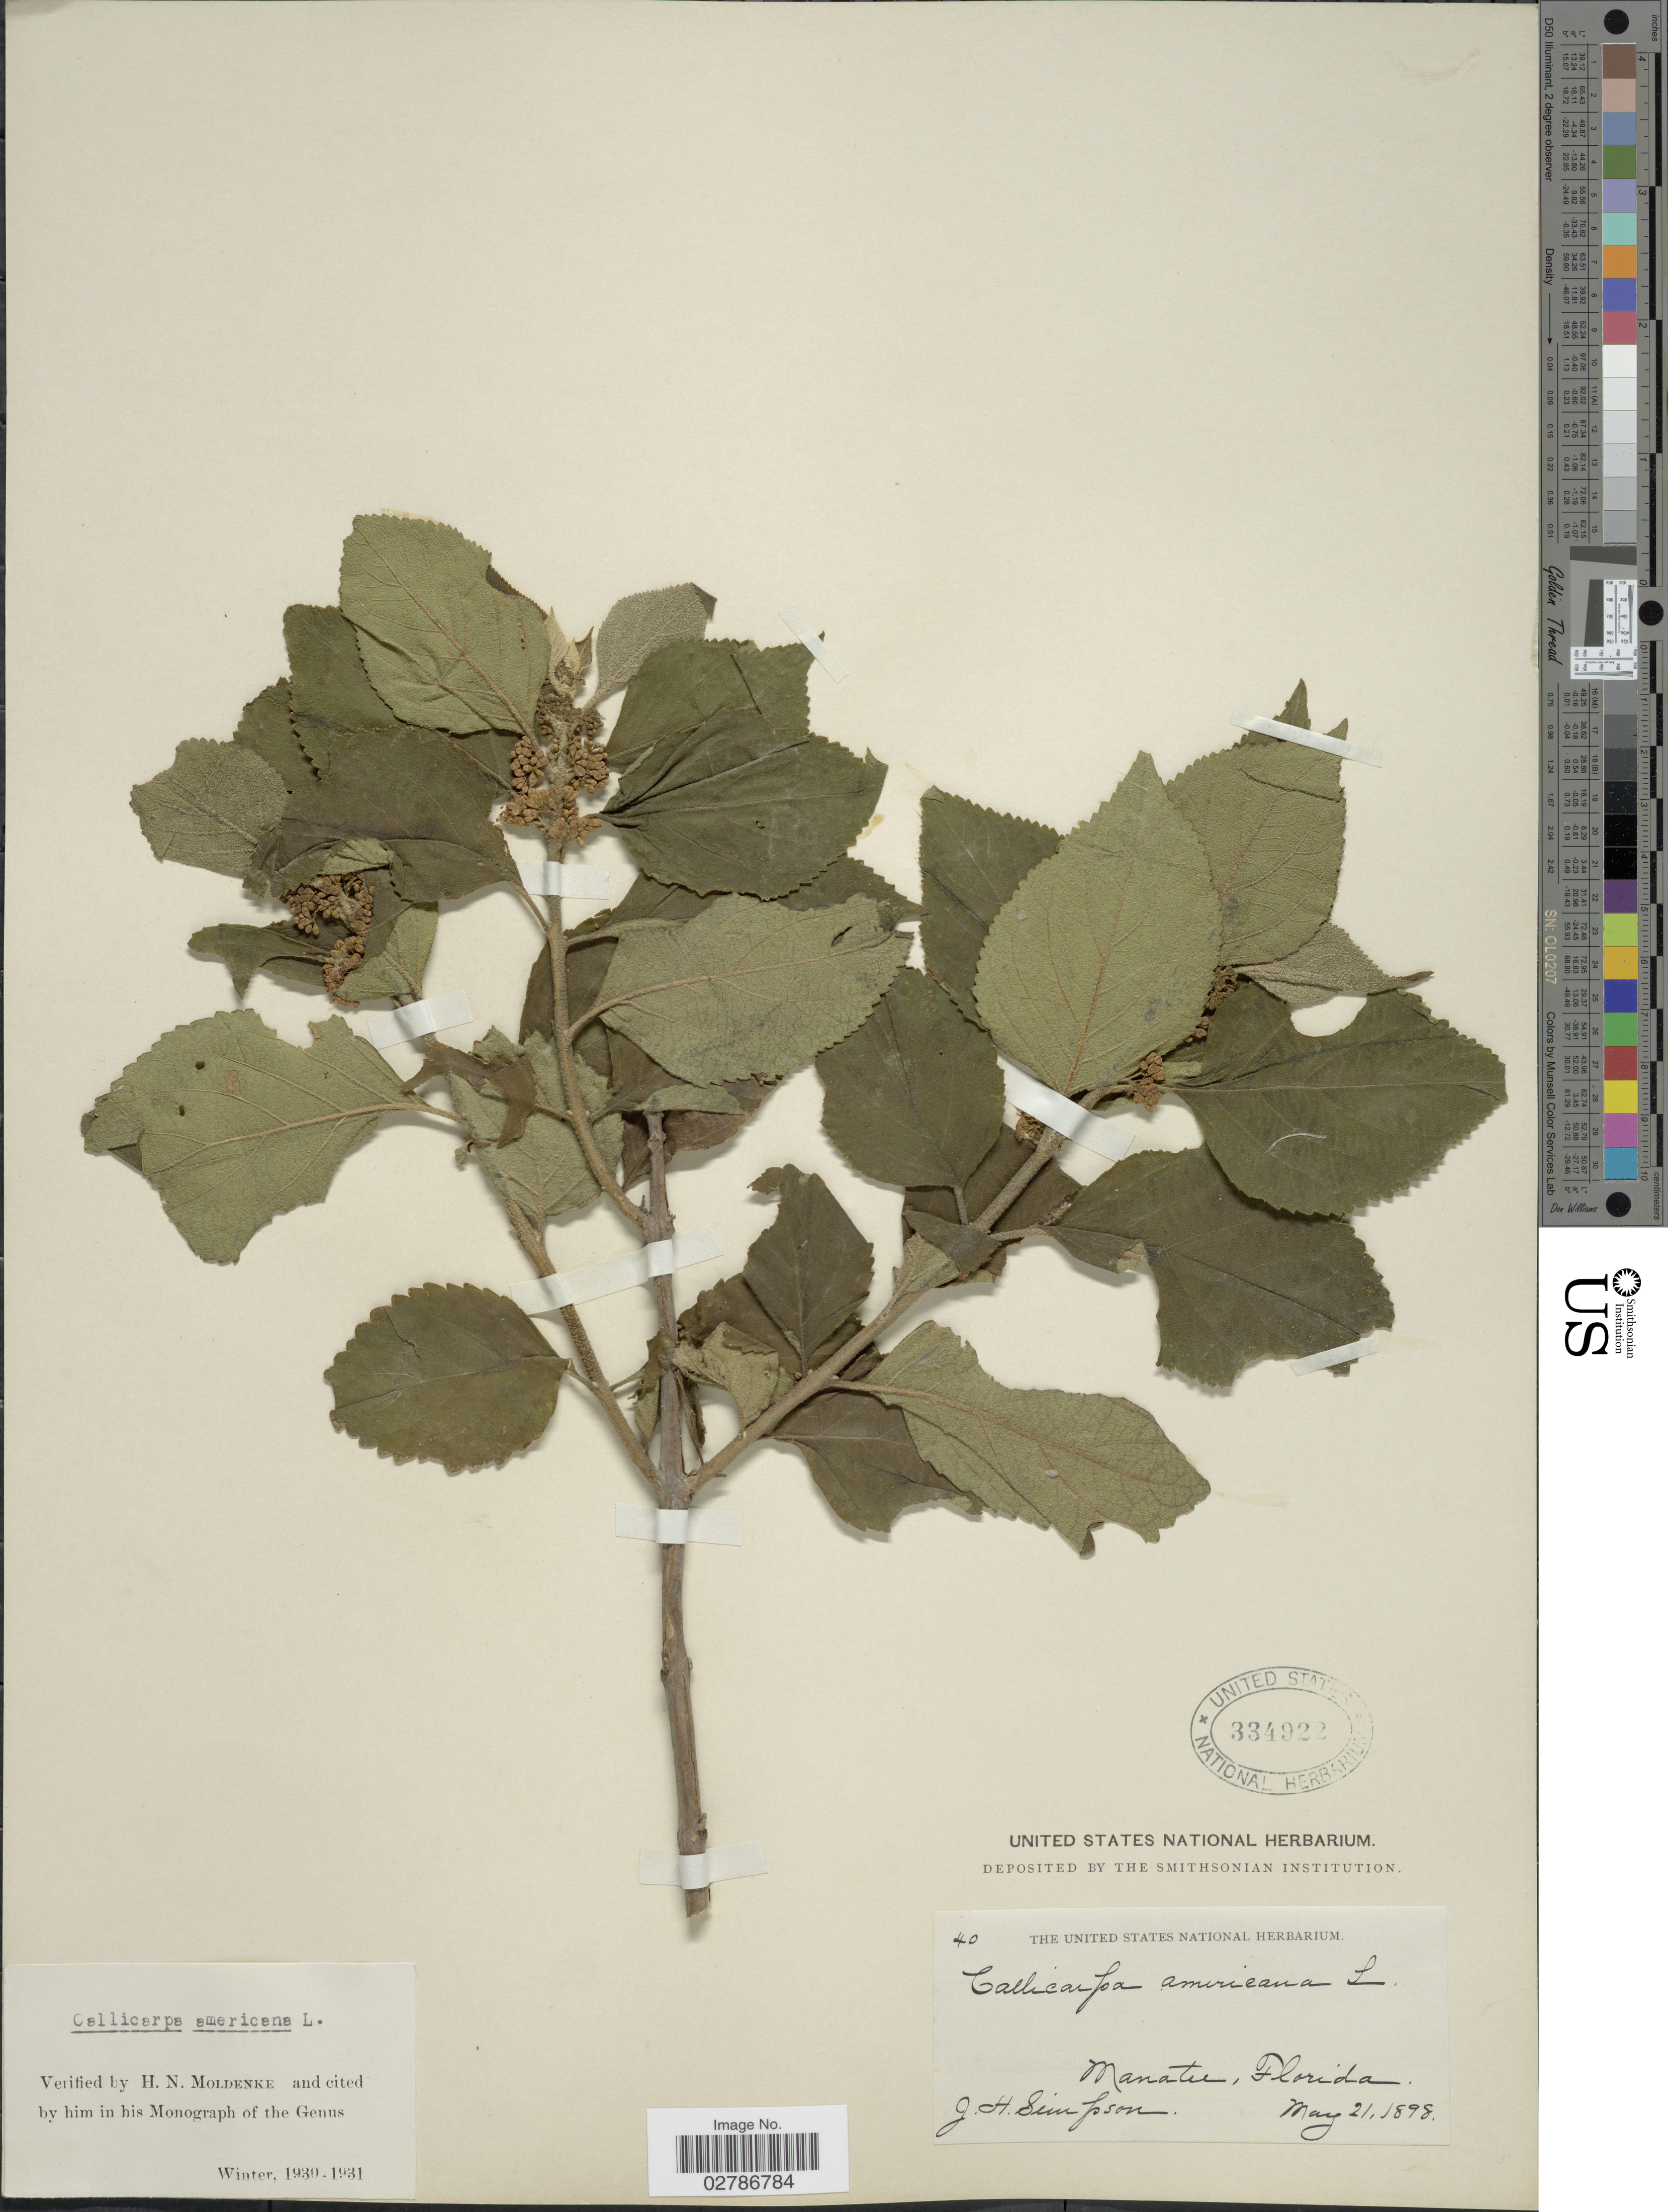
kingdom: Plantae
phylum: Tracheophyta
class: Magnoliopsida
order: Lamiales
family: Lamiaceae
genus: Callicarpa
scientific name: Callicarpa americana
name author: L.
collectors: J. H. Simpson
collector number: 40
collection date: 1898-05-21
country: United States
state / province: Florida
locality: Manatee.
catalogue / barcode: US 334922